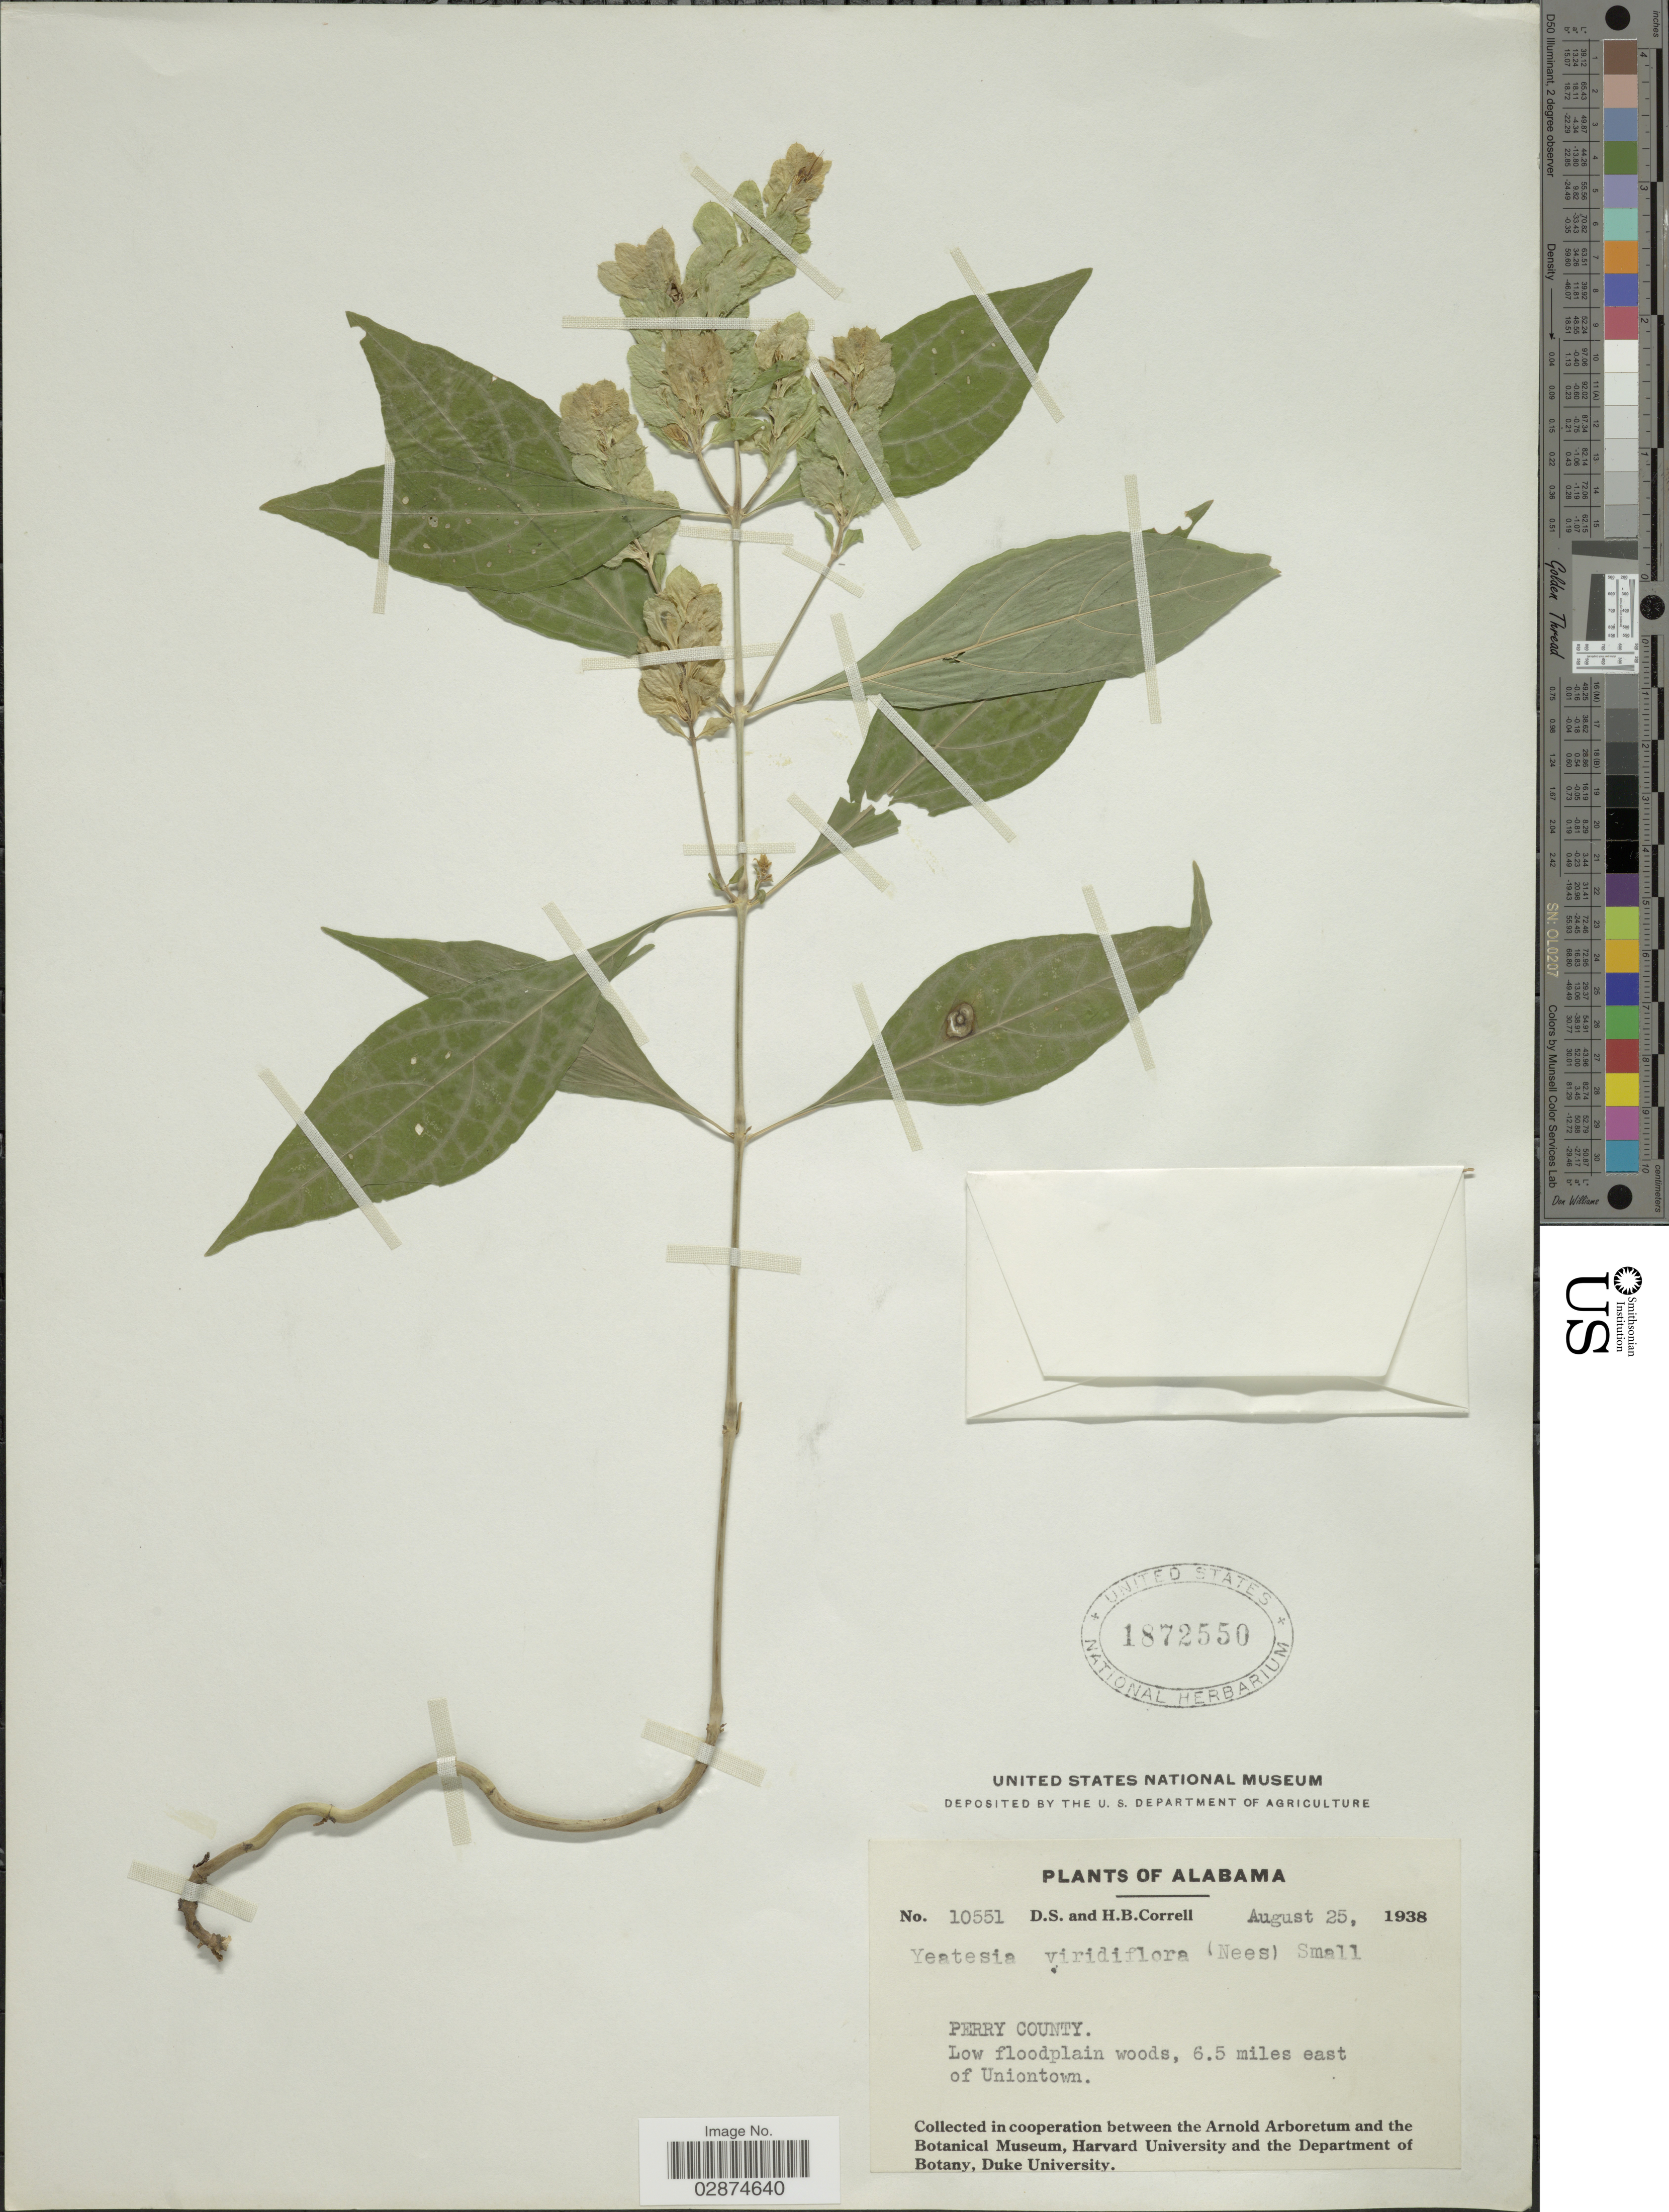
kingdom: Plantae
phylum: Tracheophyta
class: Magnoliopsida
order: Lamiales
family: Acanthaceae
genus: Yeatesia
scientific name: Yeatesia viridiflora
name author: (Nees) Small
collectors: D. S. Correll & H. Correll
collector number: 10551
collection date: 1938-08-25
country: United States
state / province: Alabama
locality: Perry County. low floodplain woods, 6.5 miles east of Uniontown.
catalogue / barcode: US 1872550